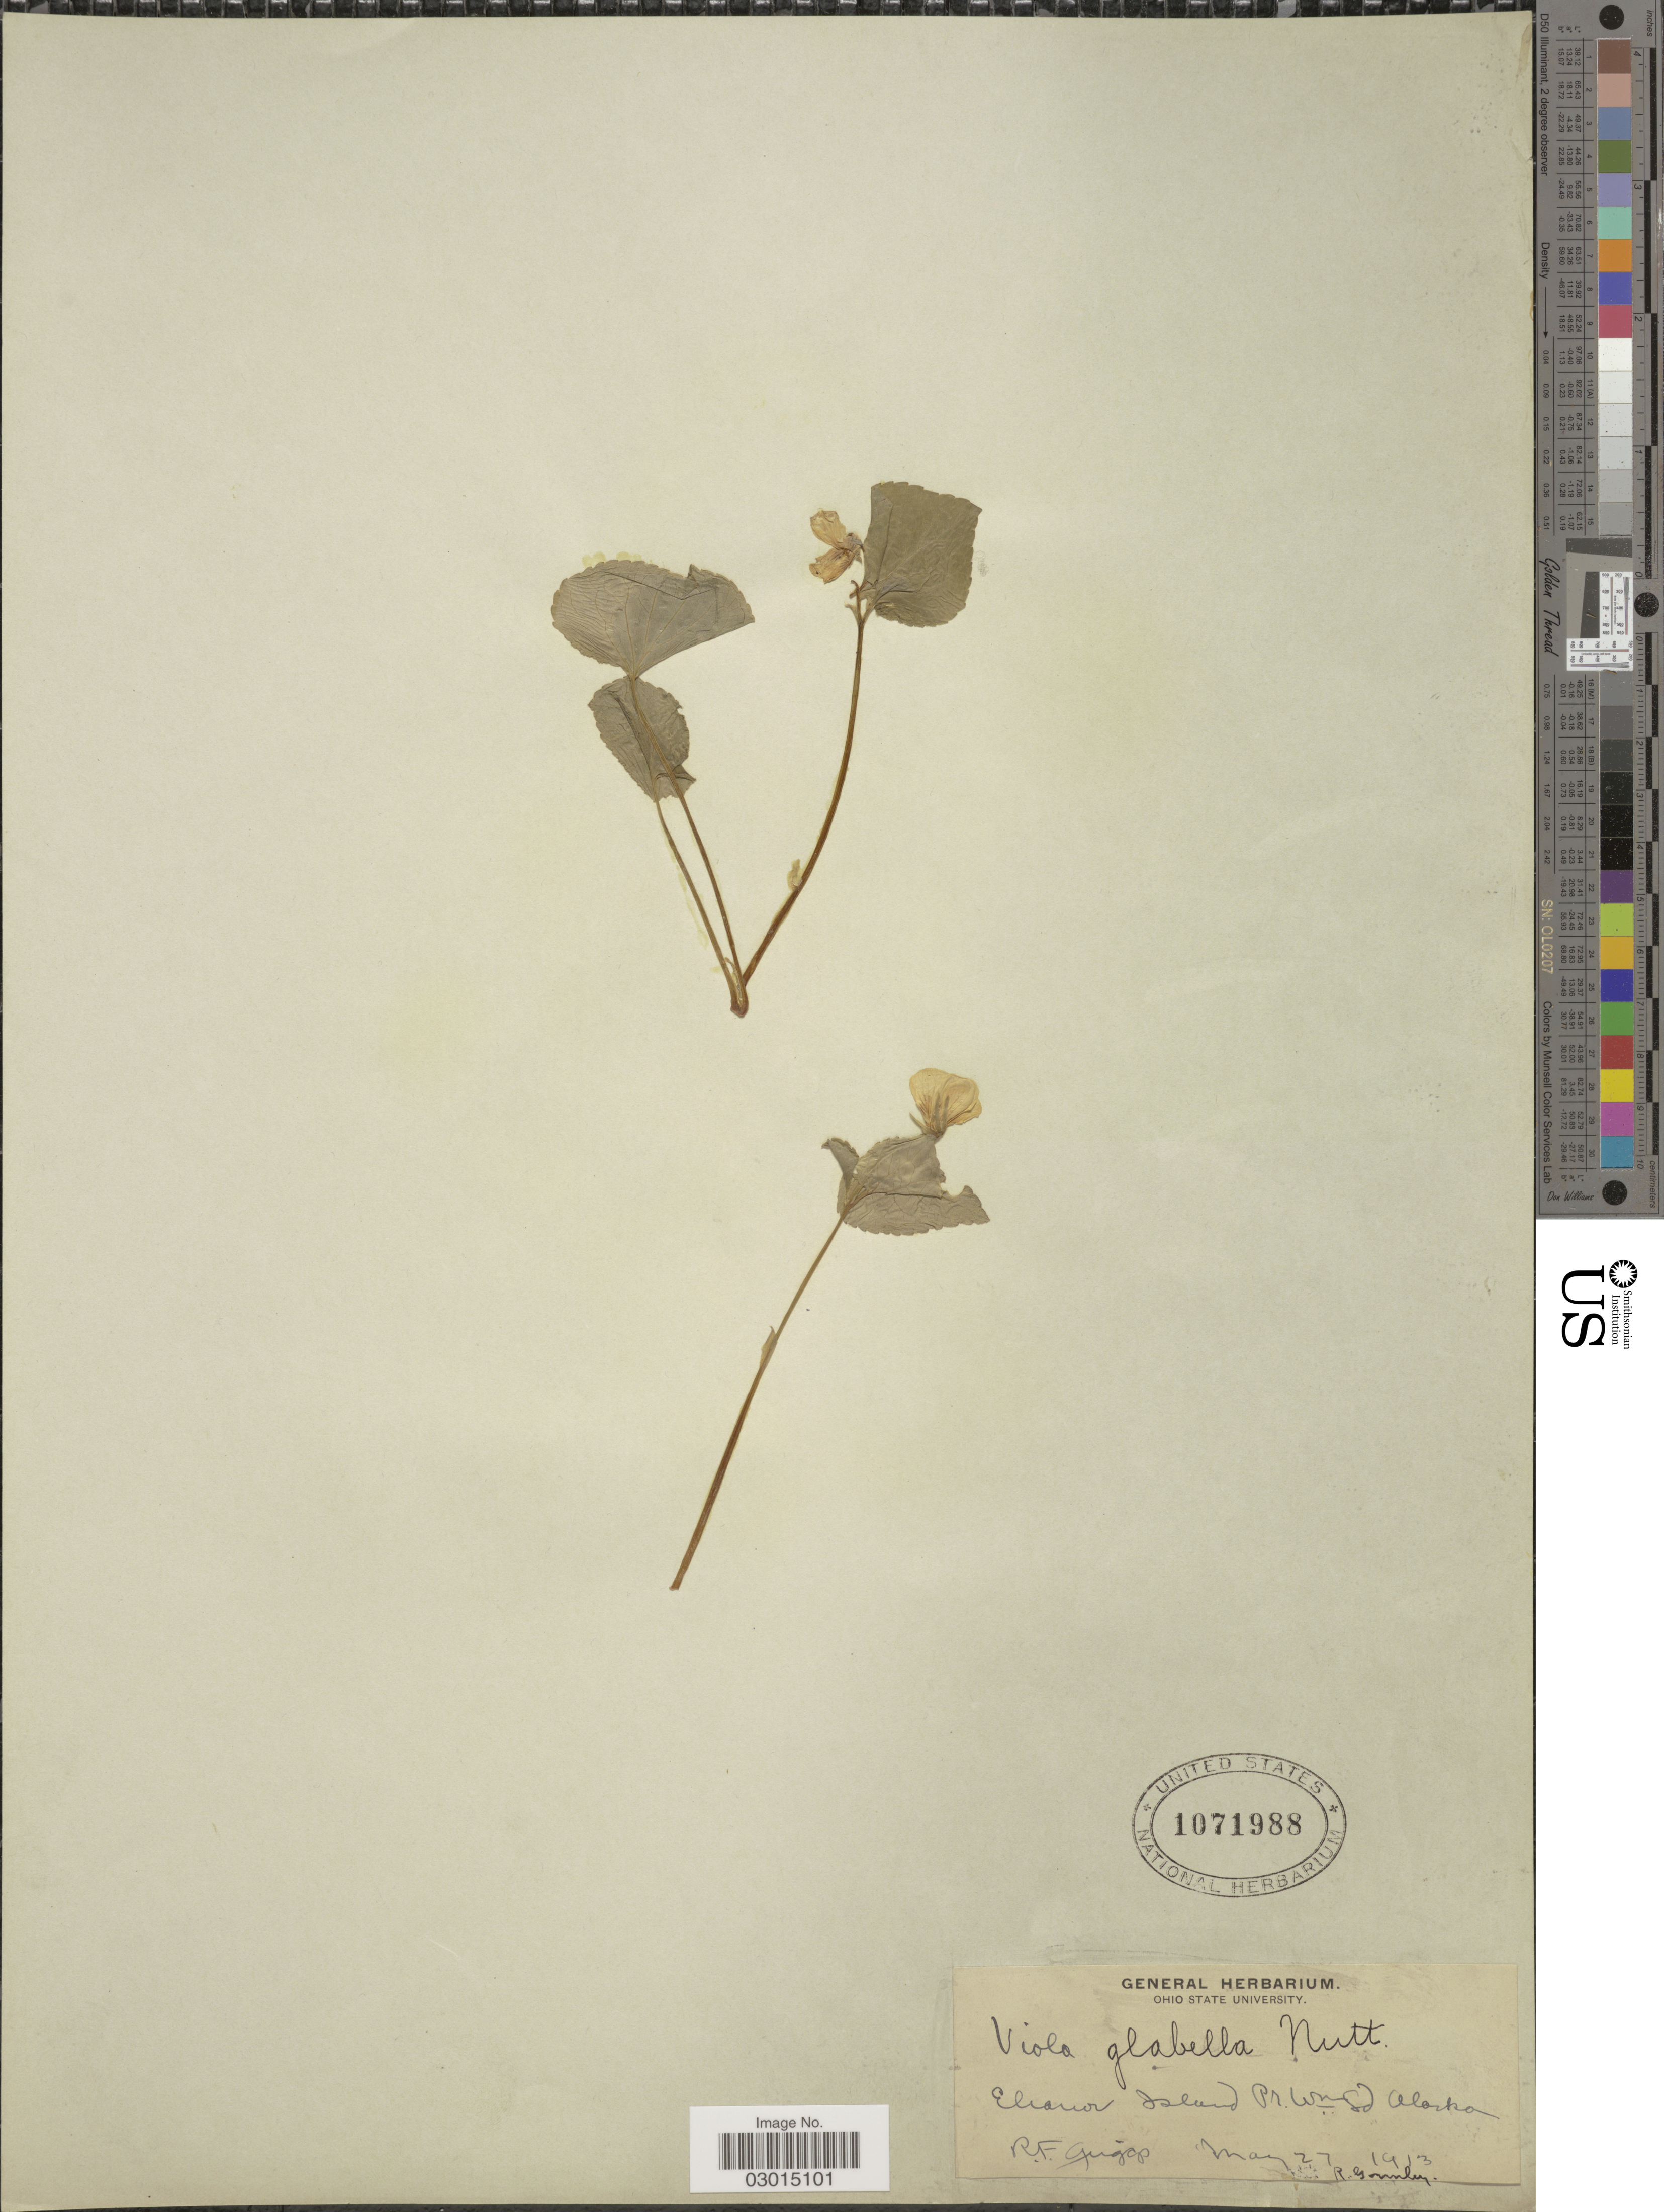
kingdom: Plantae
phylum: Tracheophyta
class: Magnoliopsida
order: Malpighiales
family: Violaceae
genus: Viola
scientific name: Viola glabella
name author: Nutt.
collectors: R. F. Griggs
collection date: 1913-05-27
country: United States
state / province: Alaska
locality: Eleanor Island, Pr. Wm. So. Alaska.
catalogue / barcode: US 1071988